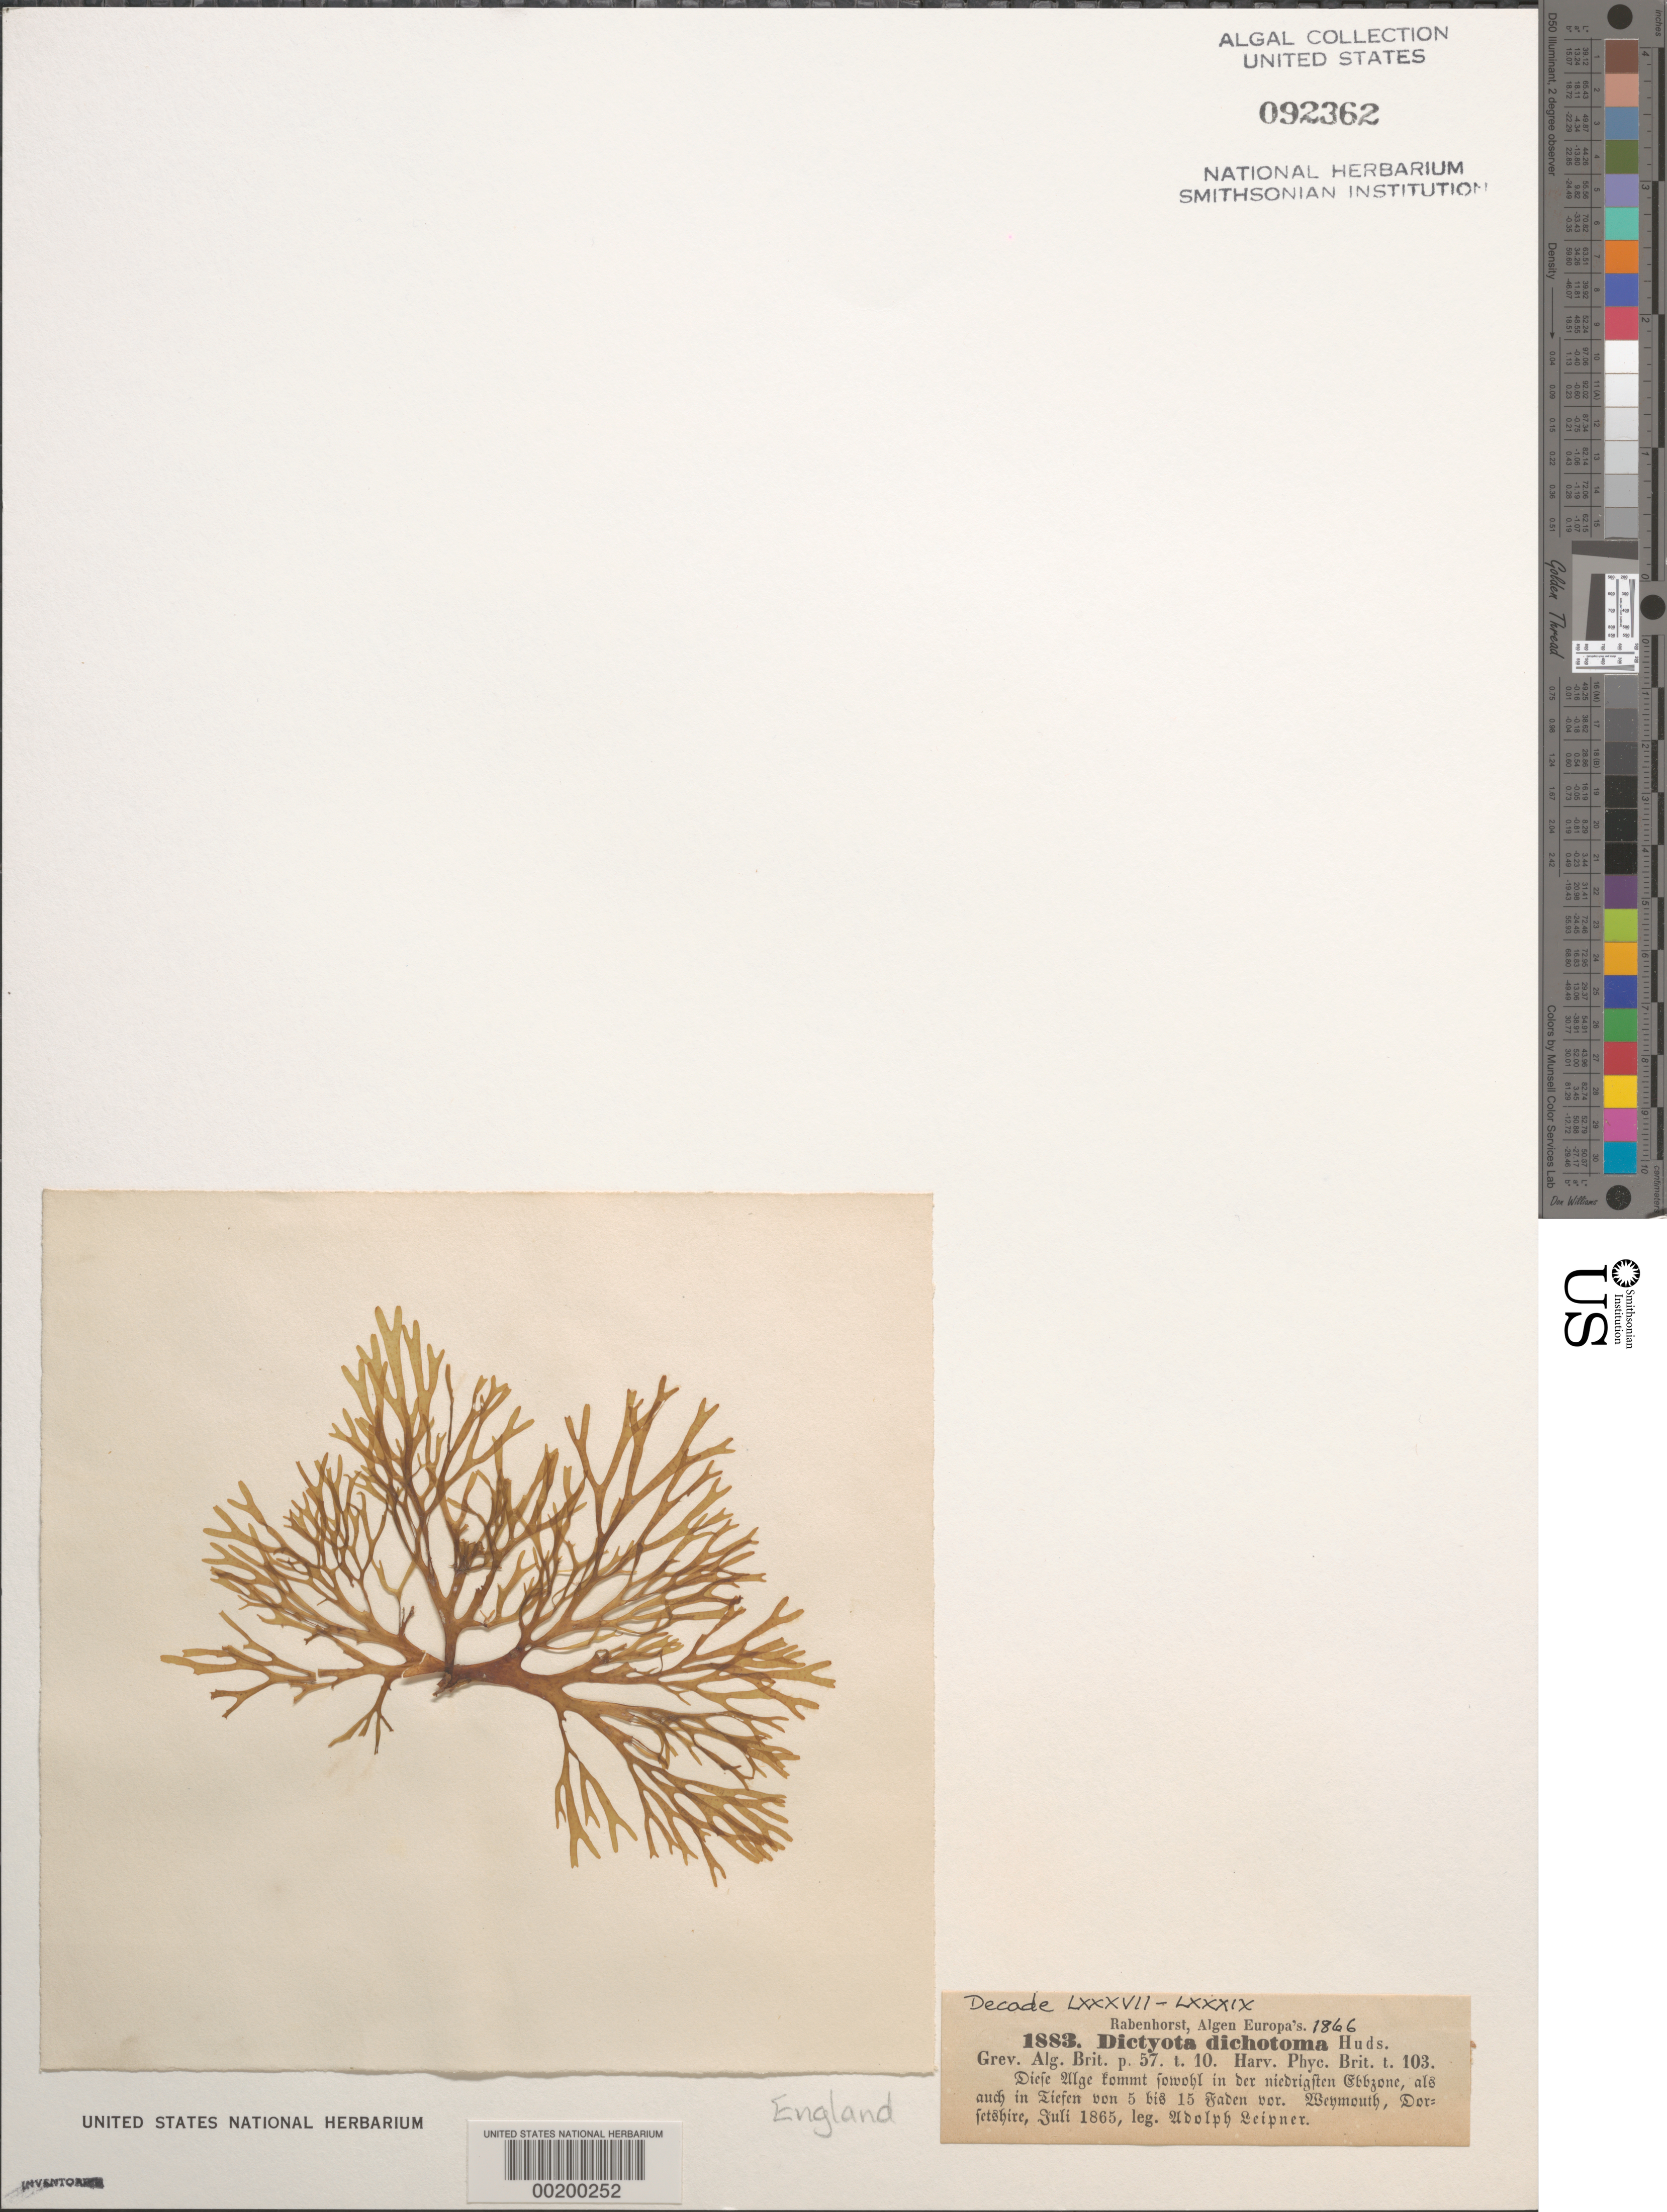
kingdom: Chromista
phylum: Ochrophyta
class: Phaeophyceae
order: Dictyotales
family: Dictyotaceae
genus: Dictyota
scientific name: Dictyota dichotoma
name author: (Huds.) J.V.Lamouroux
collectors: A. Leipner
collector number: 1883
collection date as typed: Jul 1865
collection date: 1865-07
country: United Kingdom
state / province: England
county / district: Dorset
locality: Weymouth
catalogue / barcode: US 92362